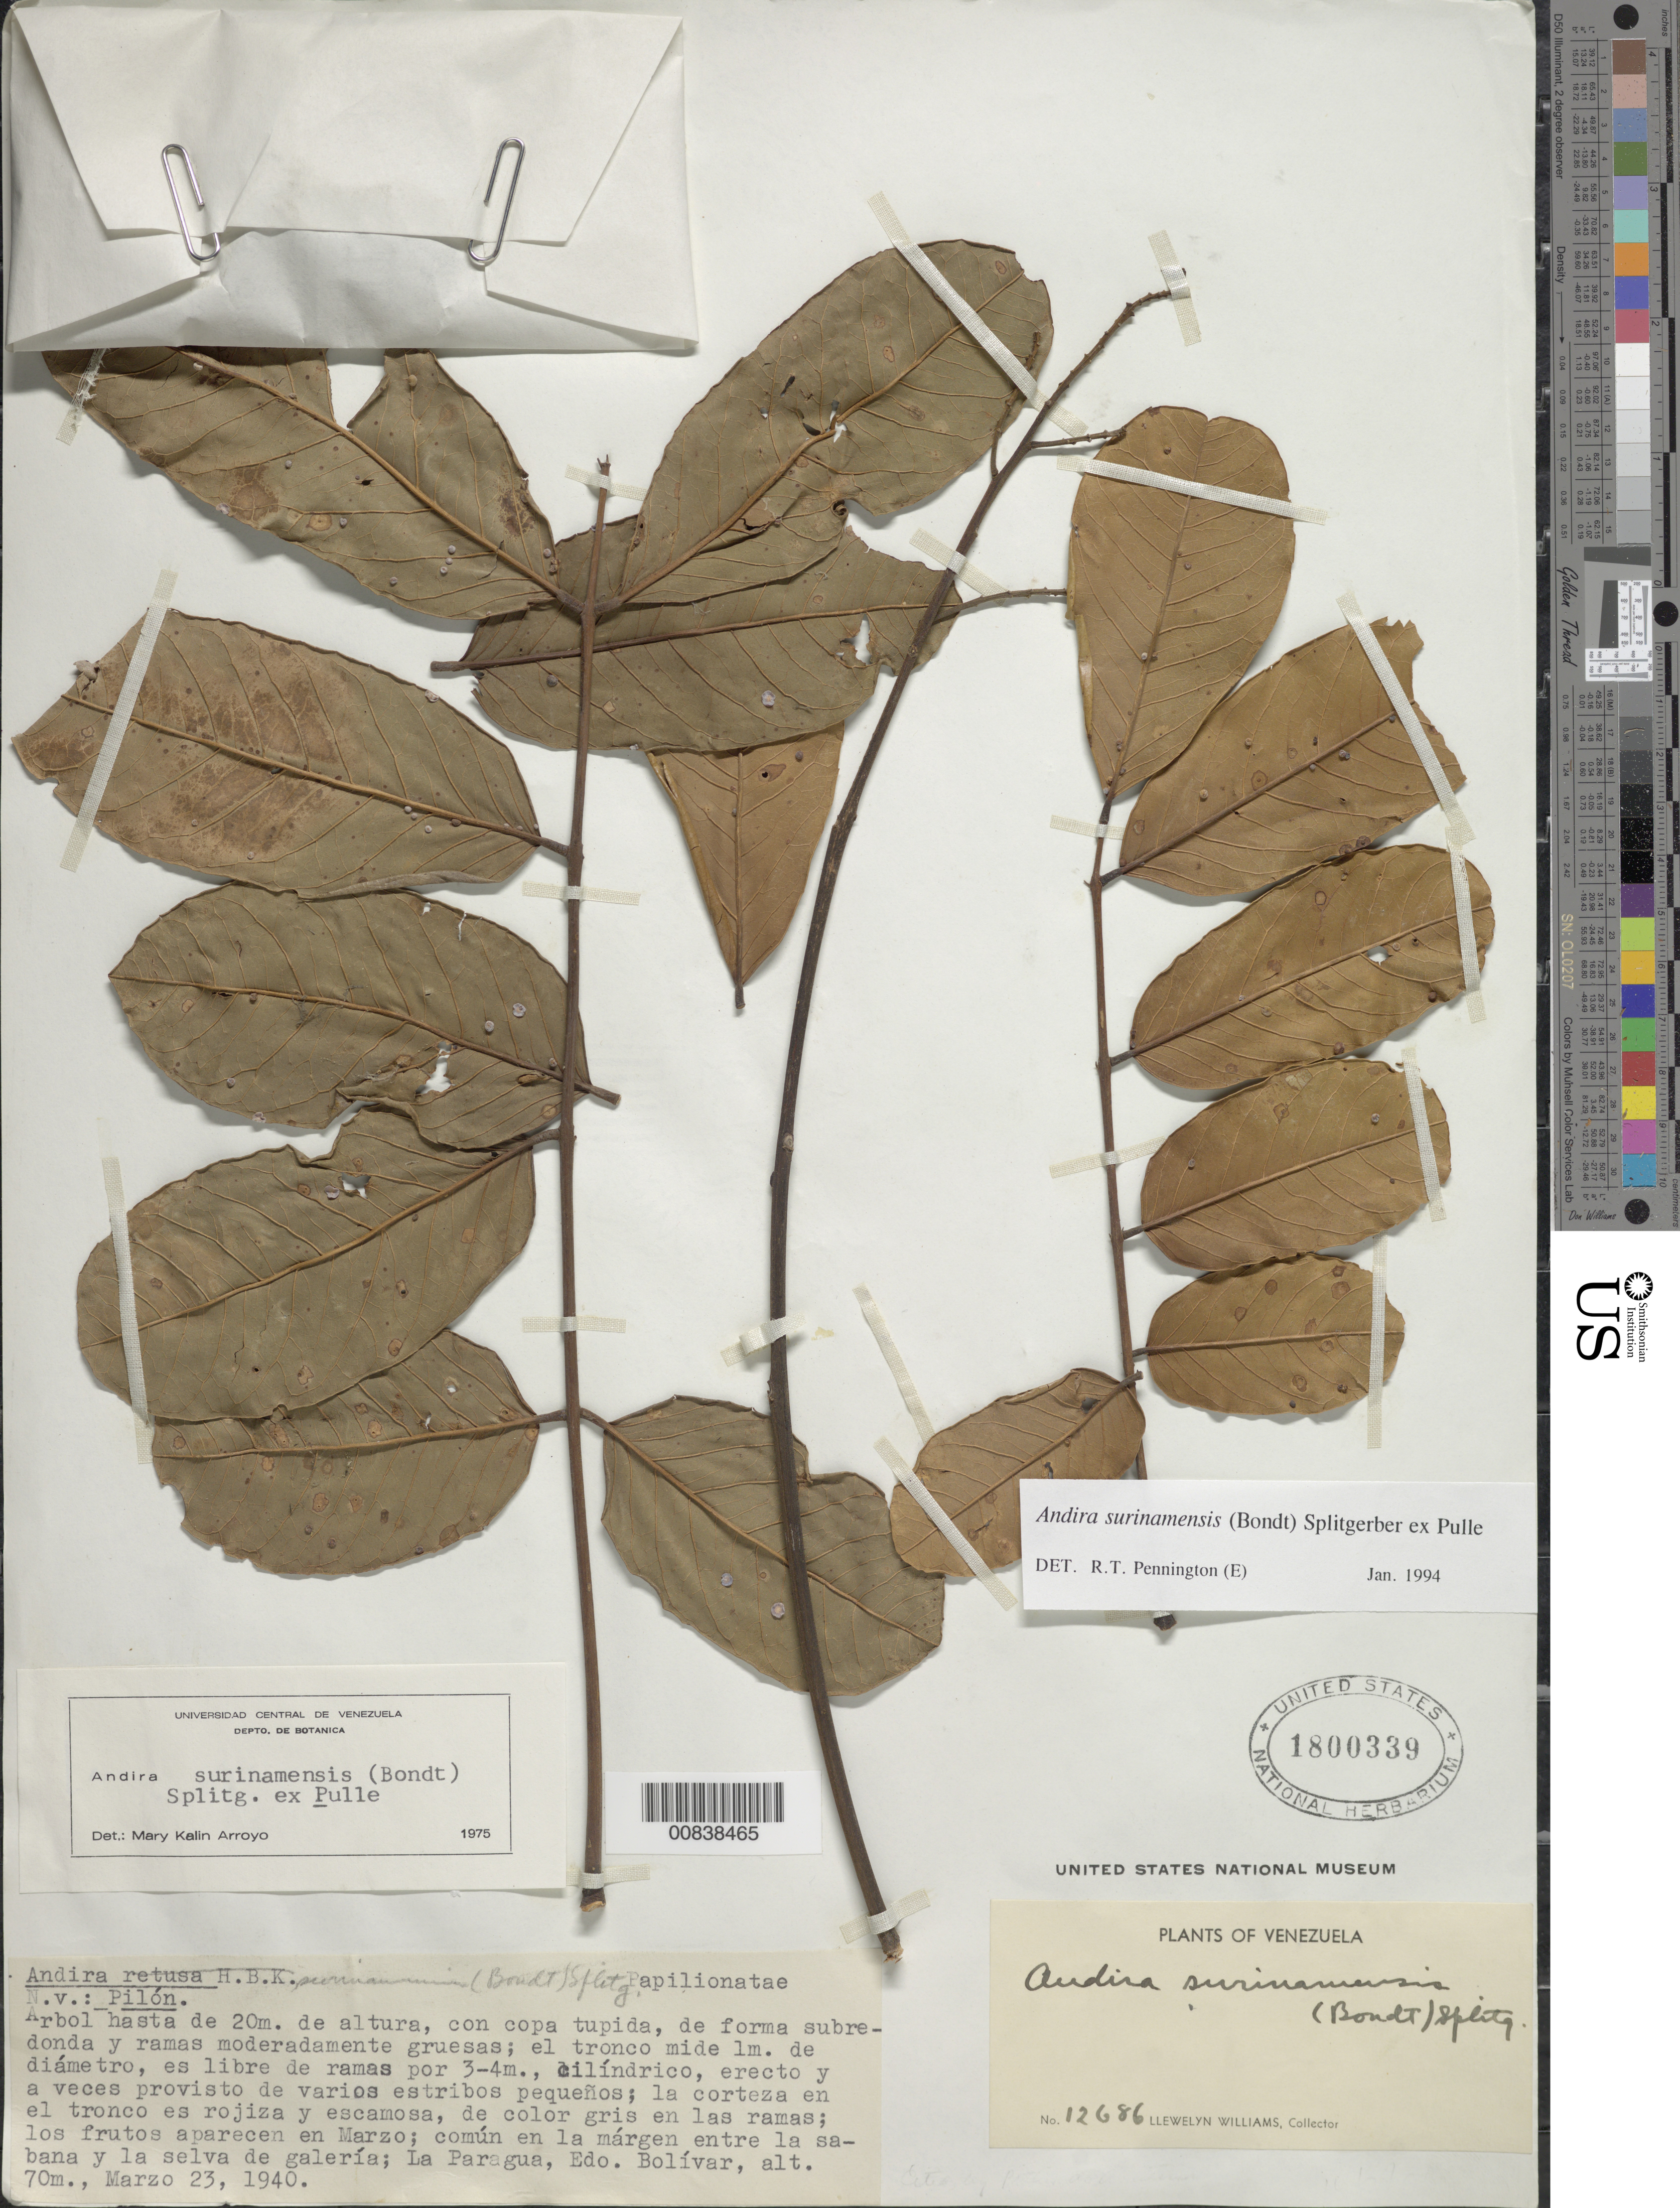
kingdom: Plantae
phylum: Tracheophyta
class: Magnoliopsida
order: Fabales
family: Fabaceae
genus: Andira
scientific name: Andira surinamensis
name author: (Bondt) Splitg. ex Amshoff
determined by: Pennington, R. T., (E), Royal Botanic Gardens (Edinburgh) (UNITED KINGDOM)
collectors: Ll. Williams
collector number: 12686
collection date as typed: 23-Mar-40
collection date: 1940-03-23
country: Venezuela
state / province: Bolívar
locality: La Paragua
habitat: Margen entre la sabana y la selva de galeria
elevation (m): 70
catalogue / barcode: US 1800339